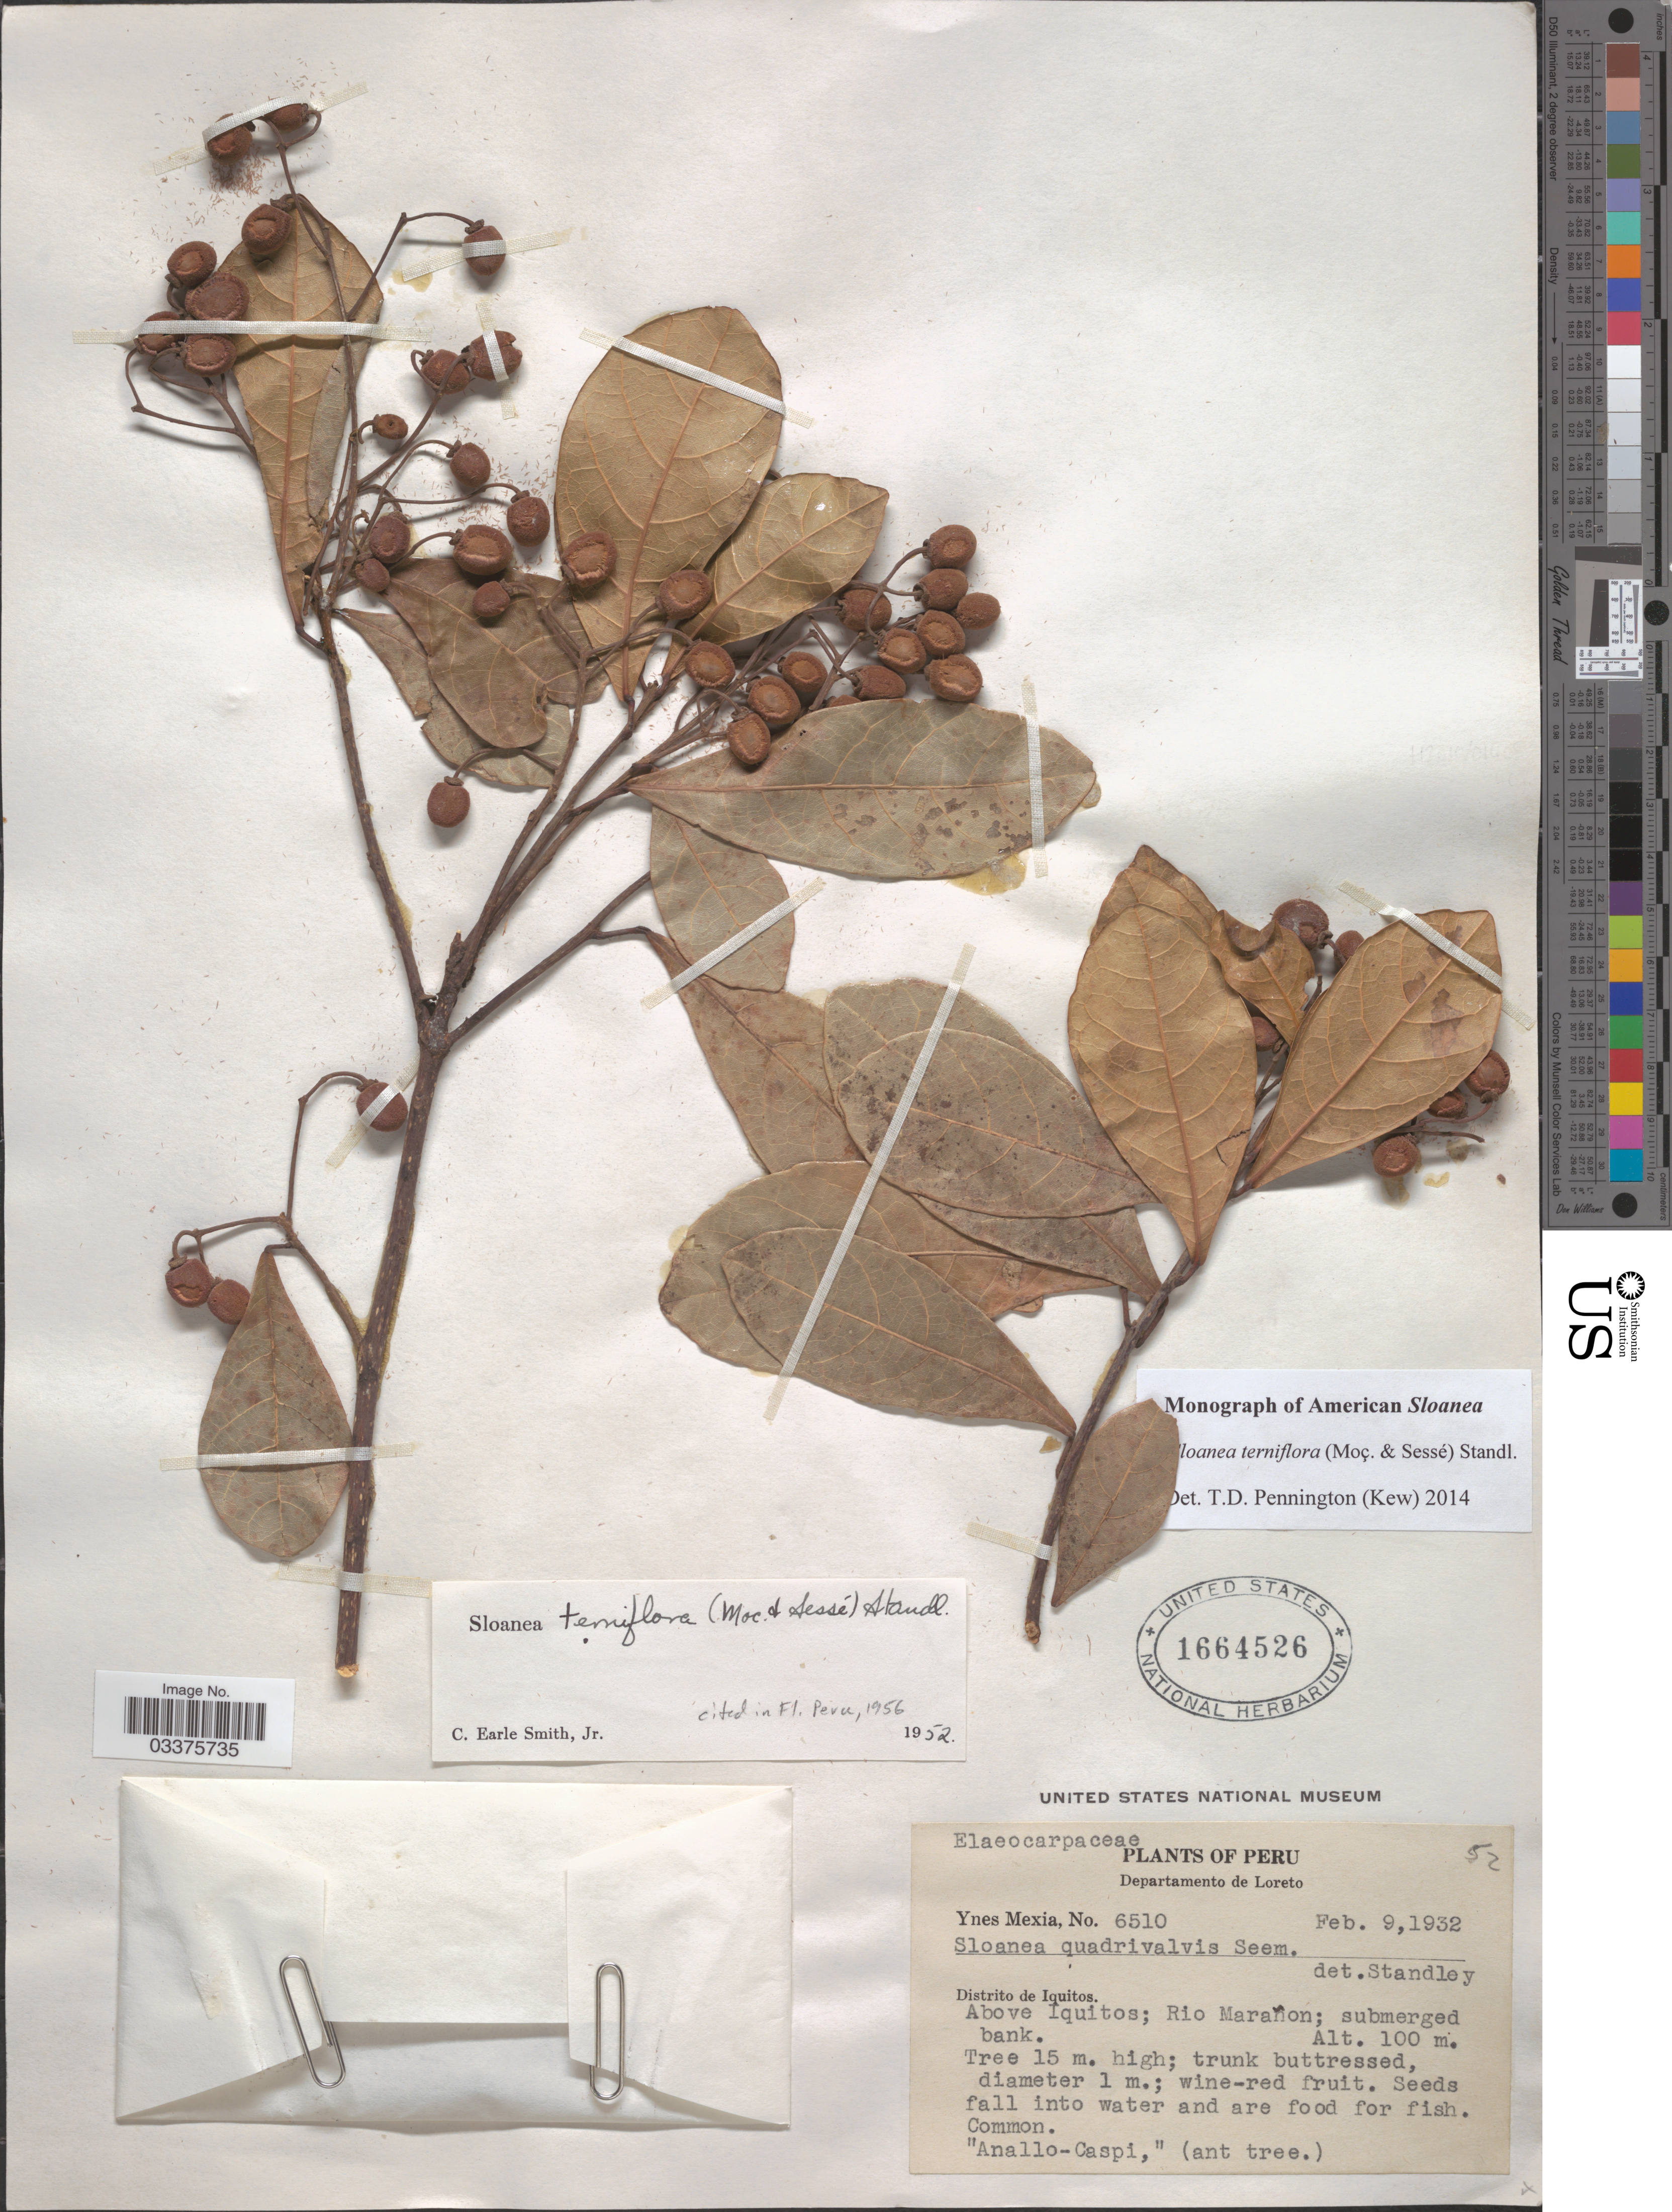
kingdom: Plantae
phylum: Tracheophyta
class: Magnoliopsida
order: Oxalidales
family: Elaeocarpaceae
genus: Sloanea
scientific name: Sloanea terniflora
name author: (Moc. & Sessé ex DC.) Standl.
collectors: Y. Mexia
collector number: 6510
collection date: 1932-02-09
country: Peru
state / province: Loreto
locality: Departamento de Loreto. Distrito de Iquitos. Above Iquitos; Rio Marañon.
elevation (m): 100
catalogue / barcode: US 1664526